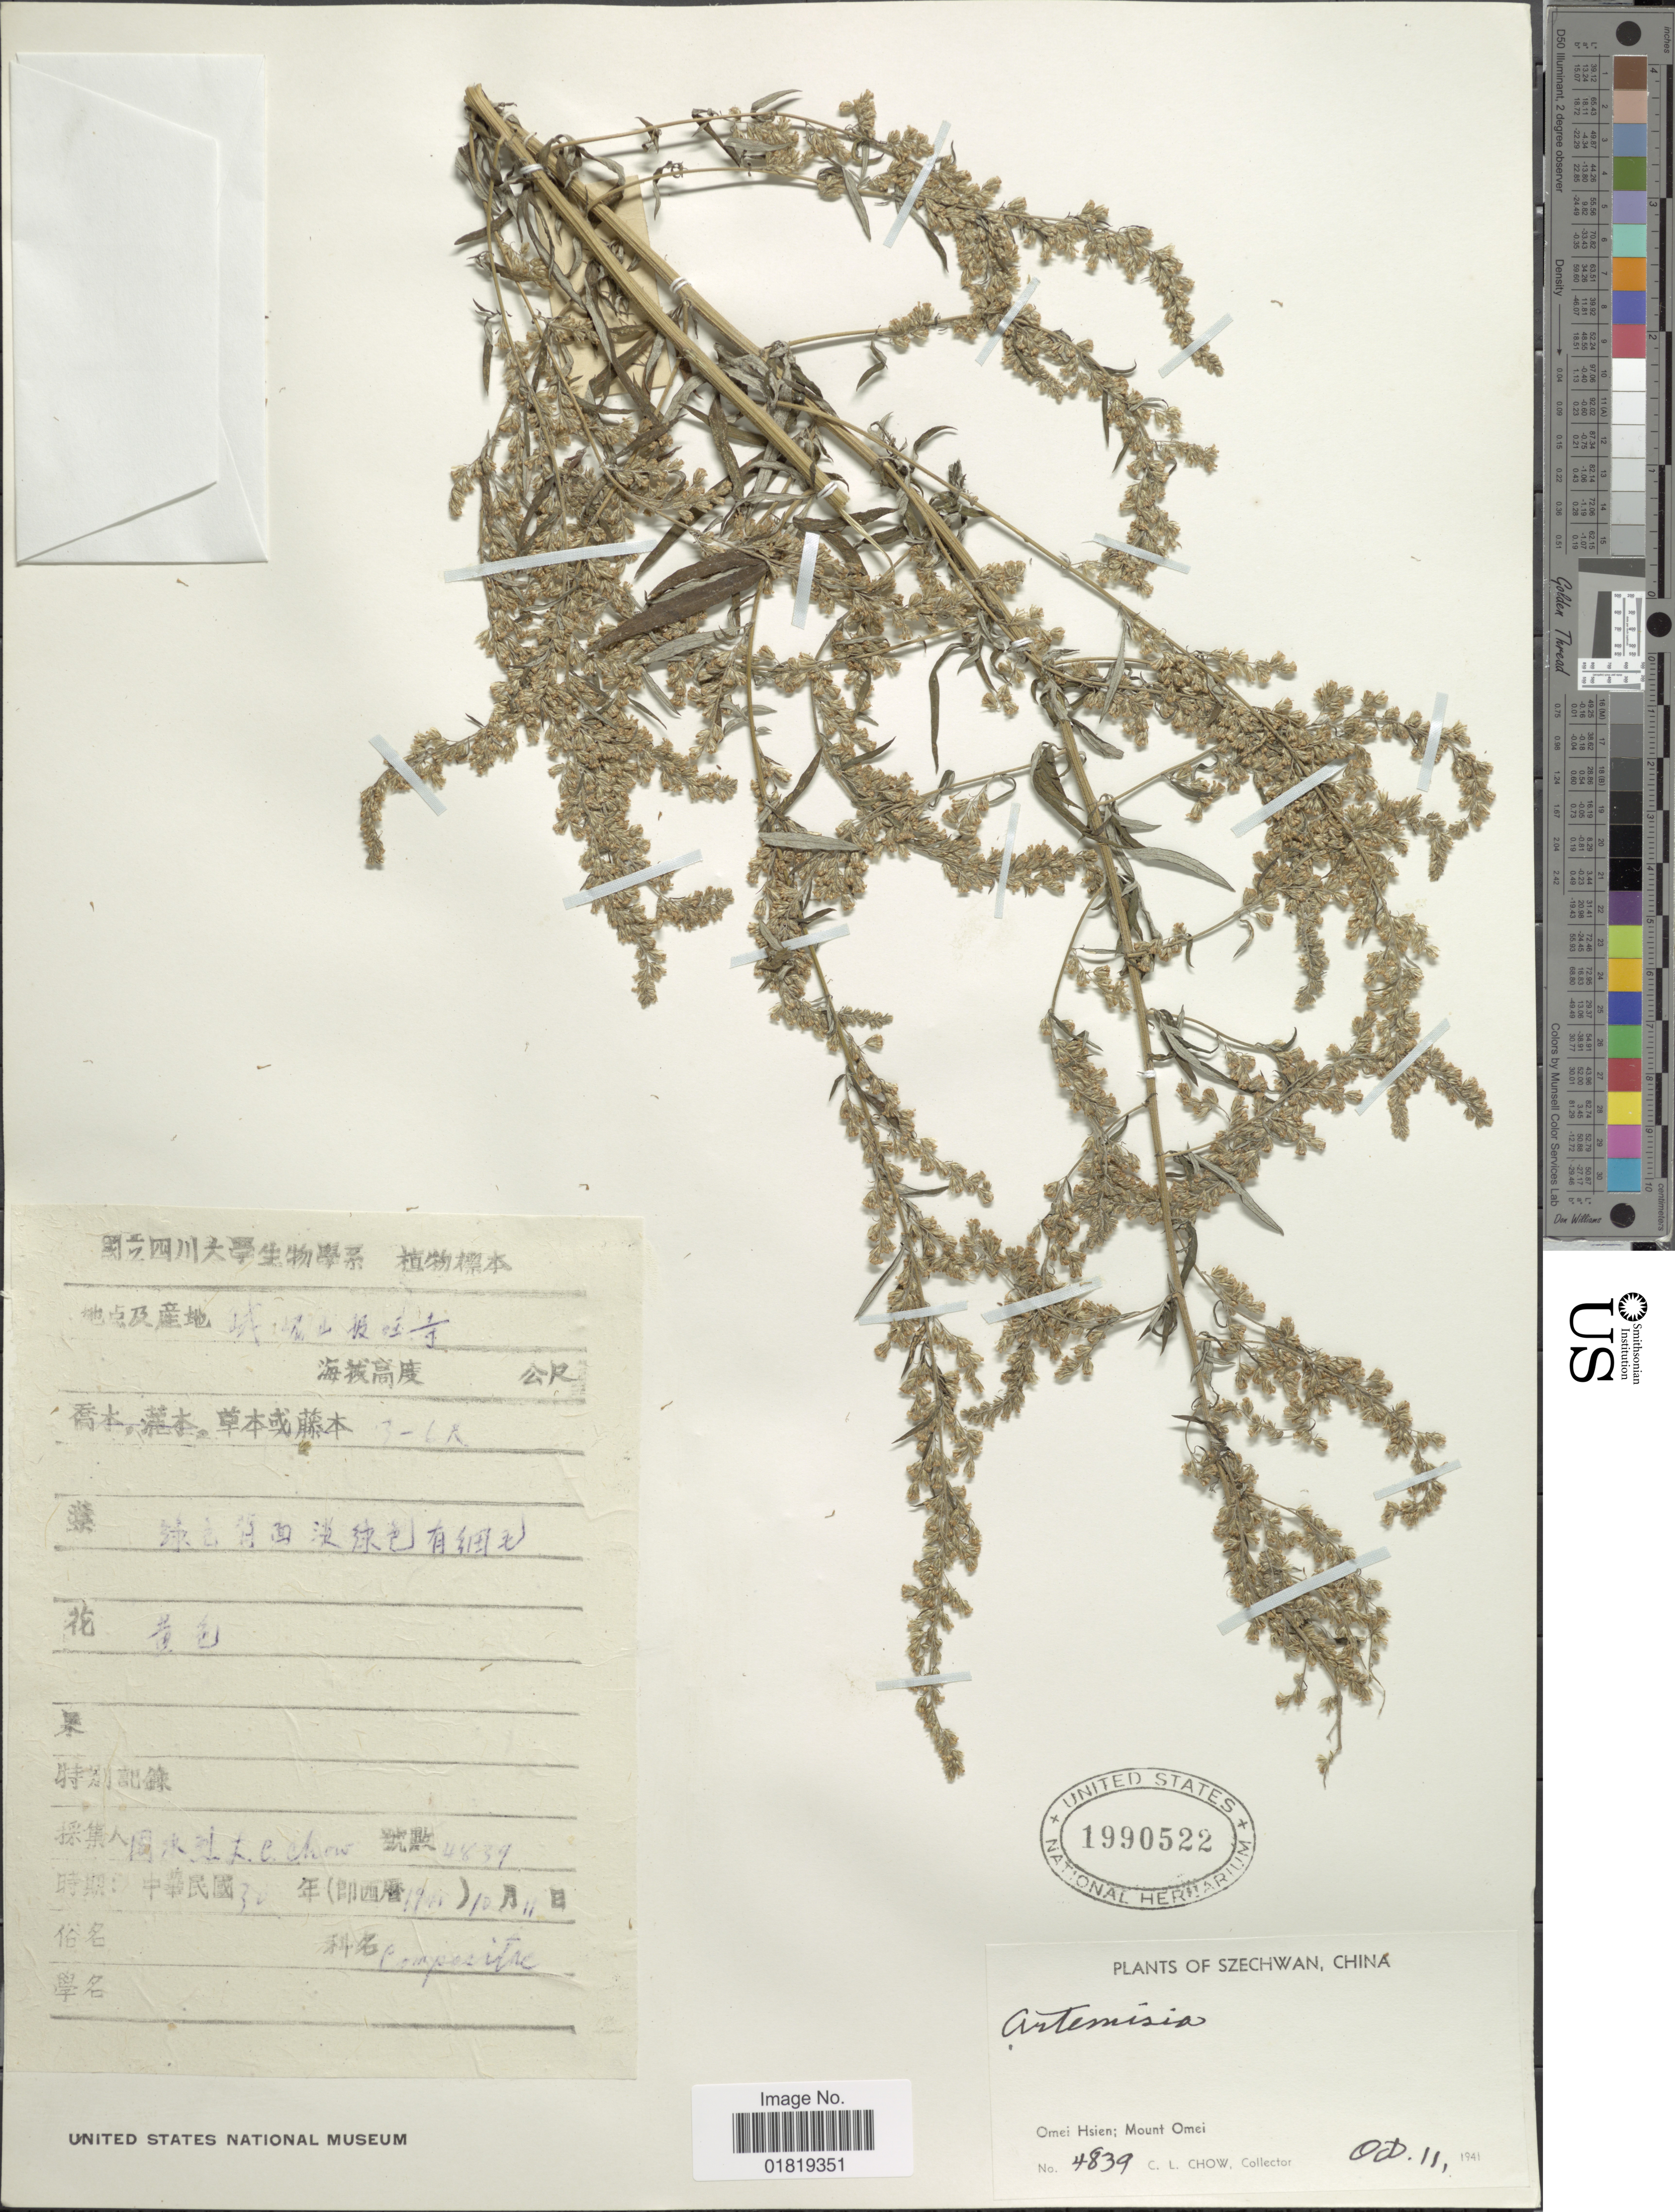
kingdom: Plantae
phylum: Tracheophyta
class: Magnoliopsida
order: Asterales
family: Asteraceae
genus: Artemisia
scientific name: Artemisia sp.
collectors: C. Chow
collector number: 4839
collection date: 1941-10-11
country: China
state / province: Sichuan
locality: Szechwan, Omei Hsien; Mount Omei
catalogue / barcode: US 1990522